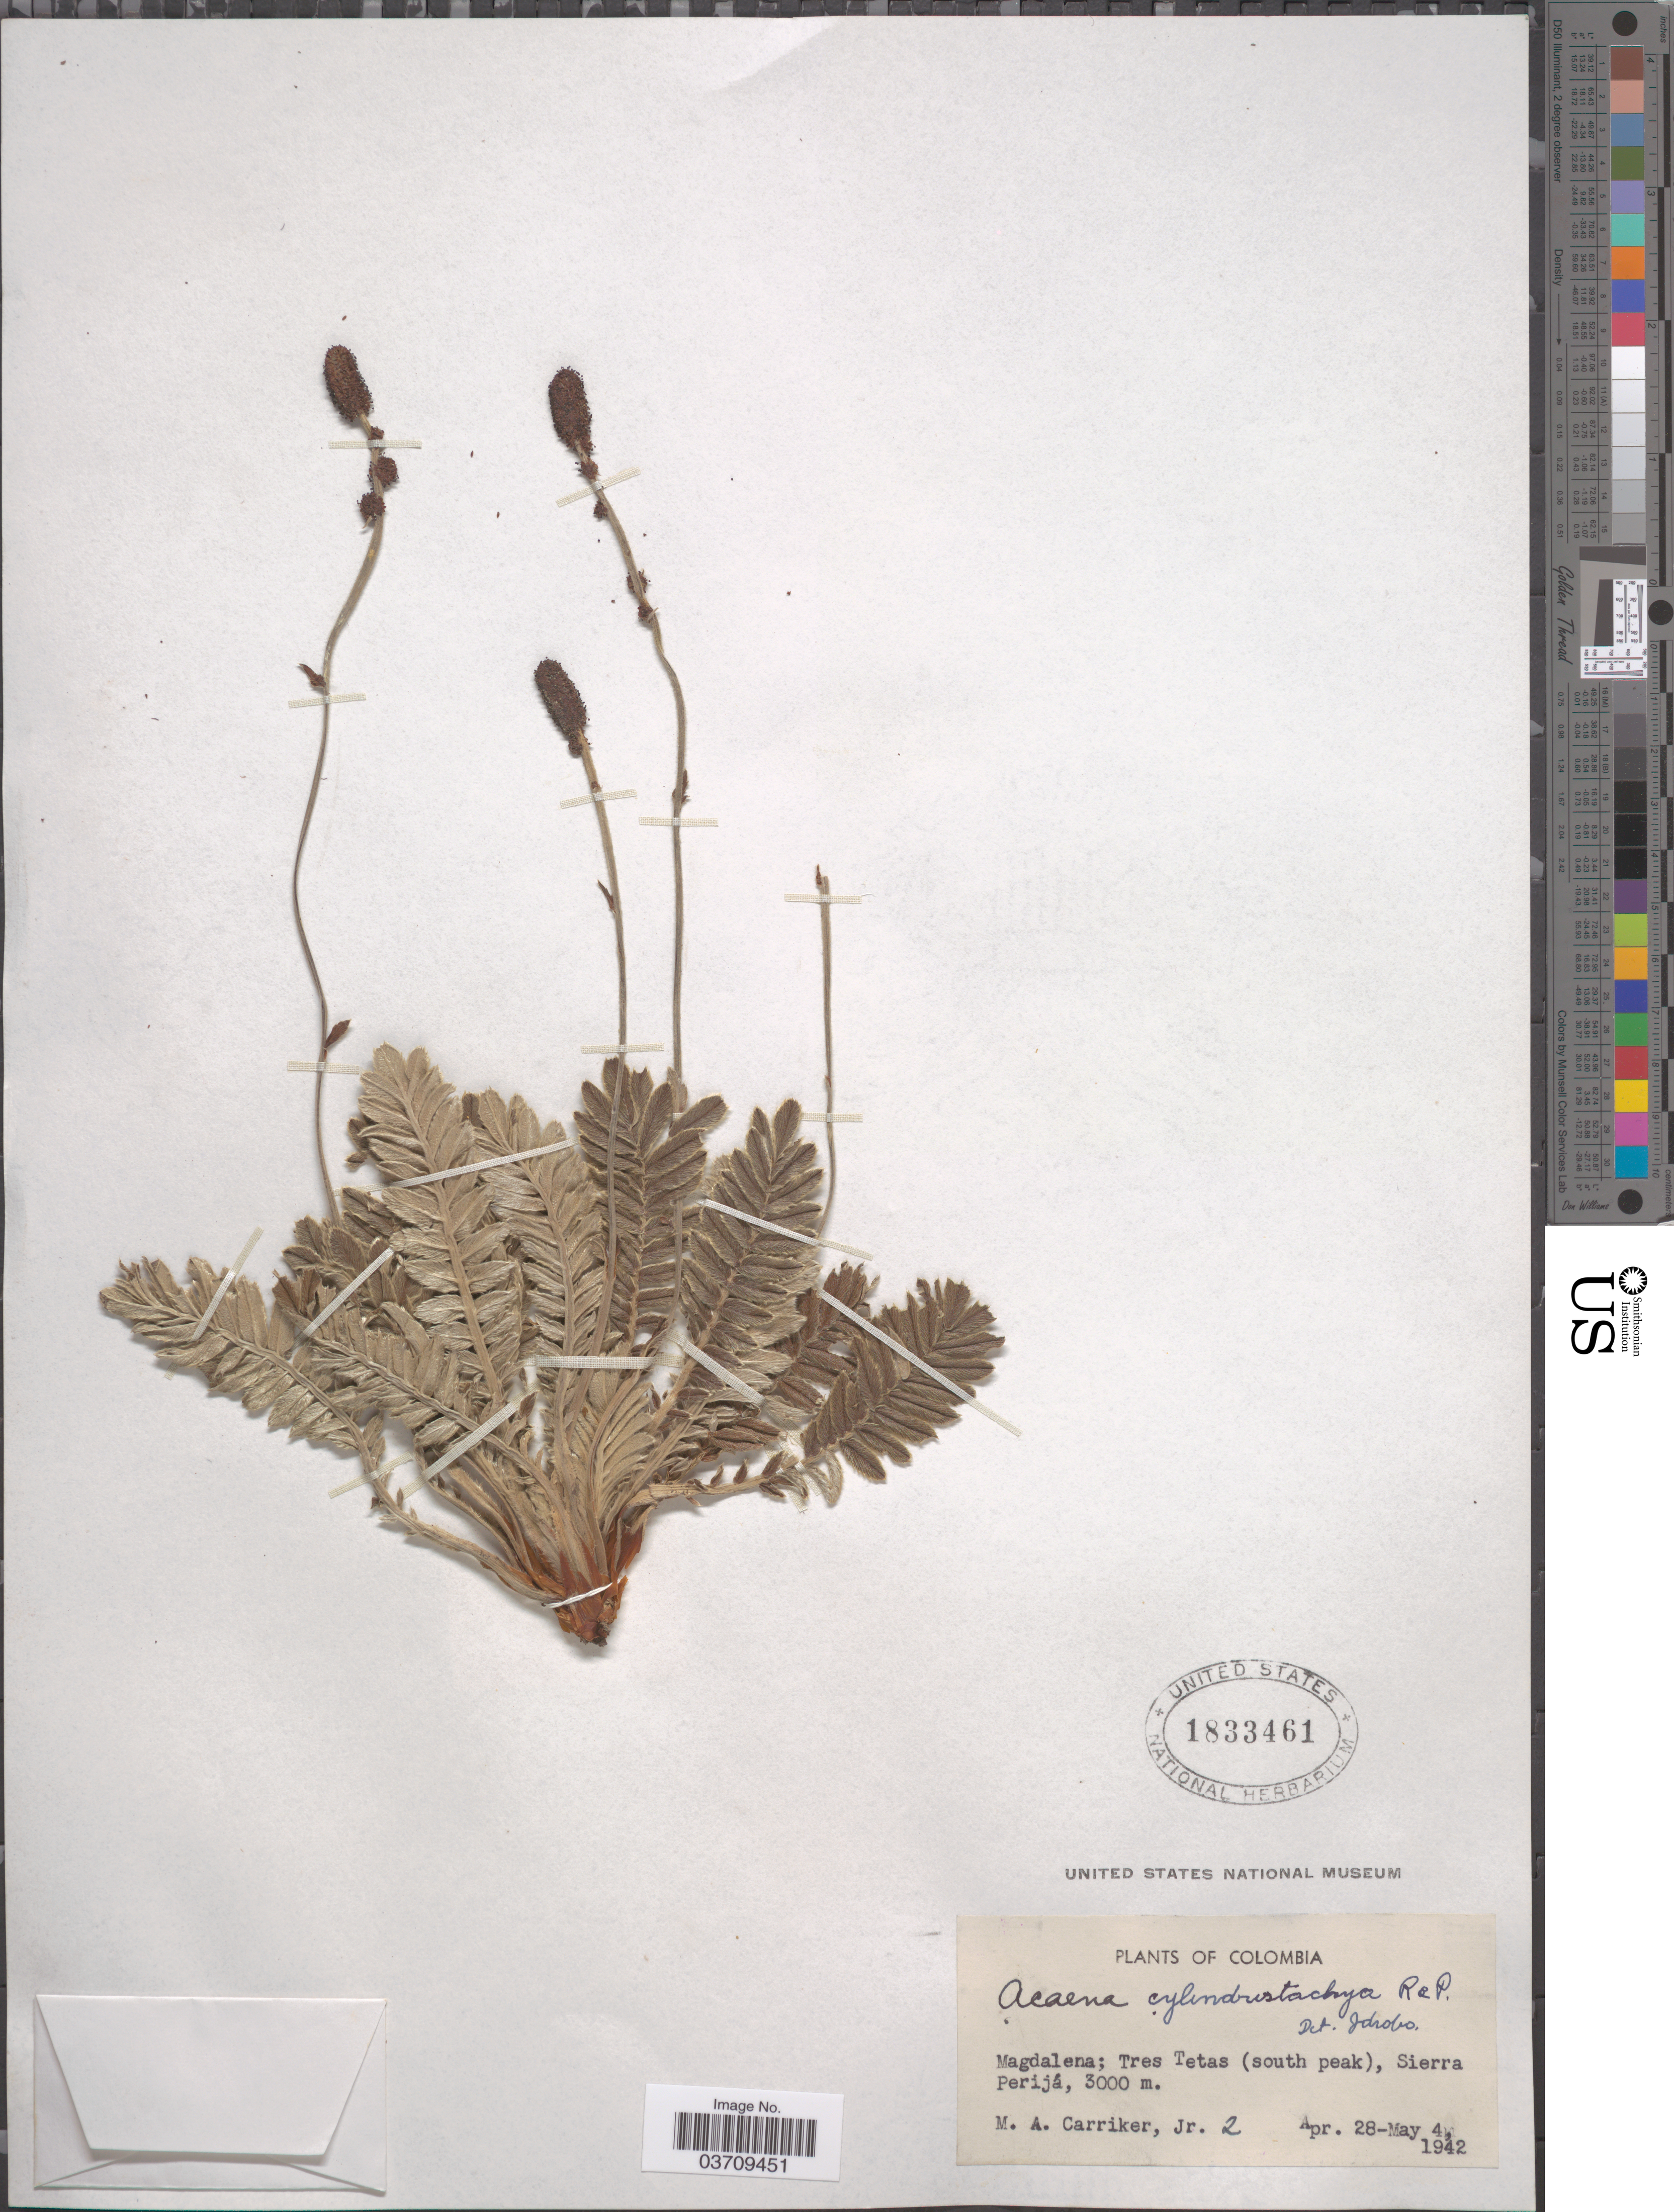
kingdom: Plantae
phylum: Tracheophyta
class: Magnoliopsida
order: Rosales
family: Rosaceae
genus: Acaena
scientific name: Acaena cylindristachya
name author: Ruiz & Pav.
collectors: M. A. Carriker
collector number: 2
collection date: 1942-04-28/1942-05-04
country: Colombia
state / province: Magdalena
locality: Tres Tetas (south peak), Sierra Perijá.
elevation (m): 3000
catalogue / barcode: US 1833461